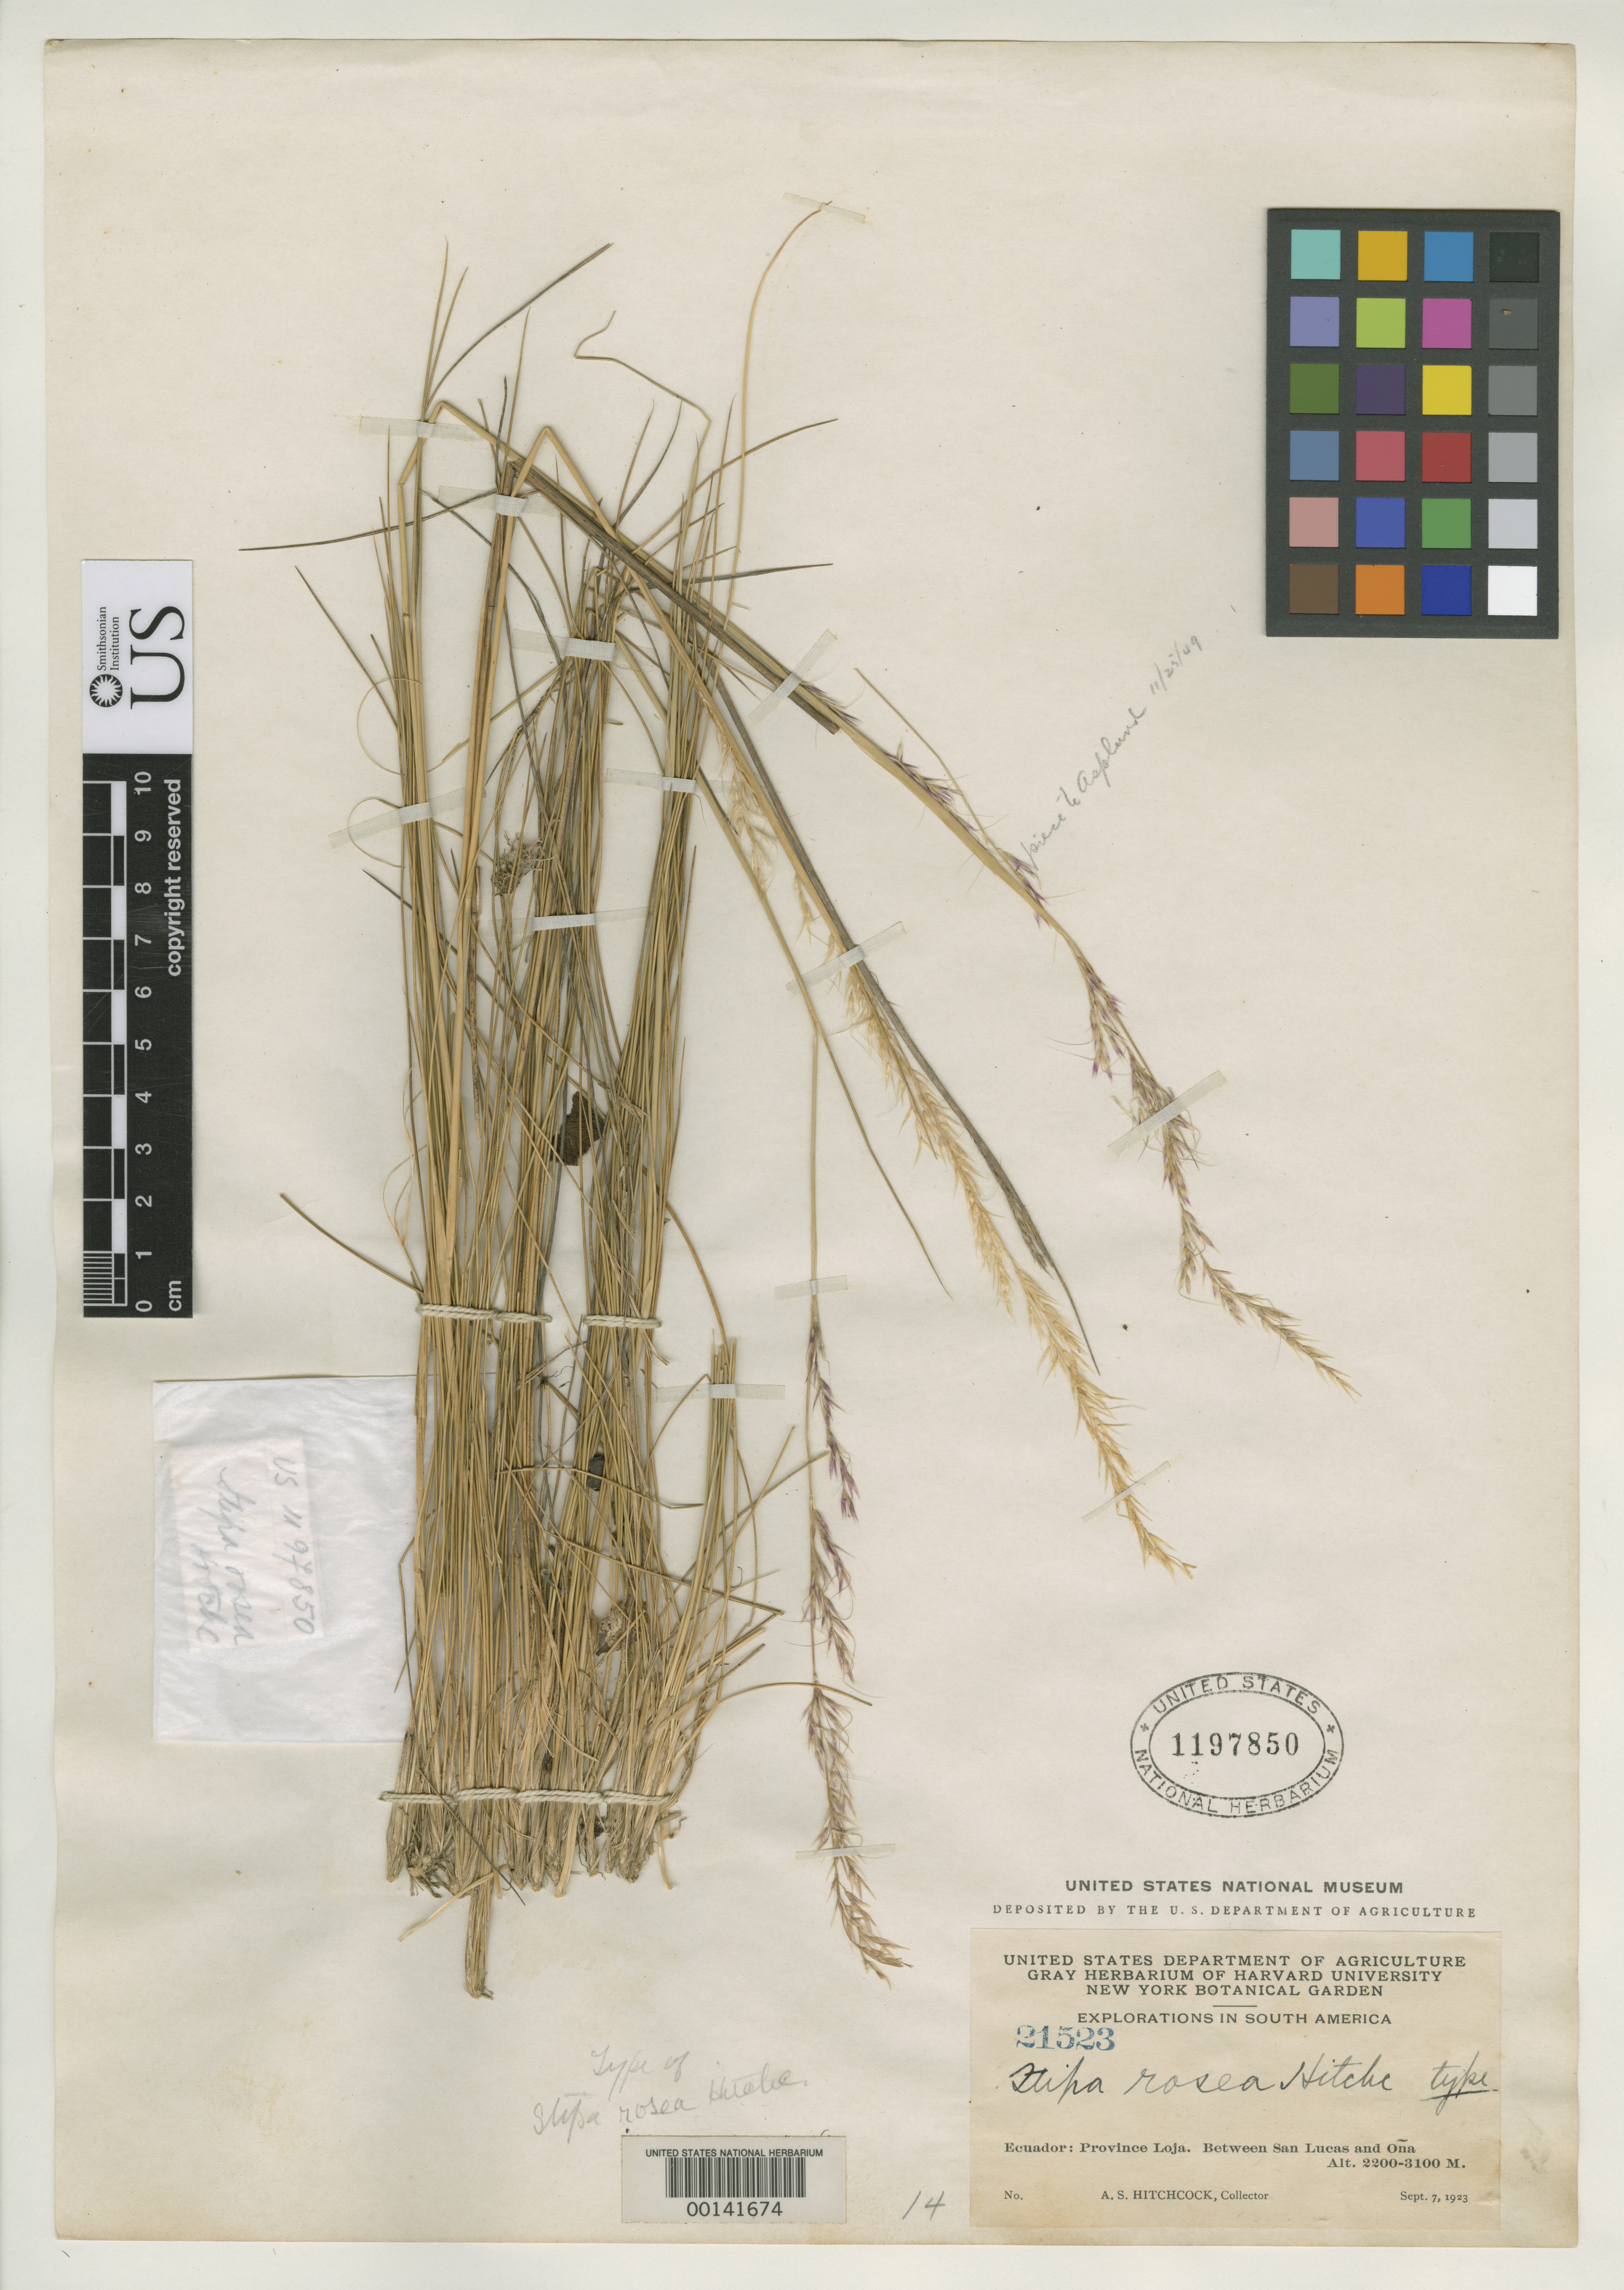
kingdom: Plantae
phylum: Tracheophyta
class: Liliopsida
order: Poales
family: Poaceae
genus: Stipa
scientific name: Stipa rosea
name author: Hitchc.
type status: Holotype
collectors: A. S. Hitchcock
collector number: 21523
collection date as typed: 07 Sep 1923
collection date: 1923-09-07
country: Ecuador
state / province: Loja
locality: Between San Lucas & Ona.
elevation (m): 2200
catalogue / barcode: US 1197850